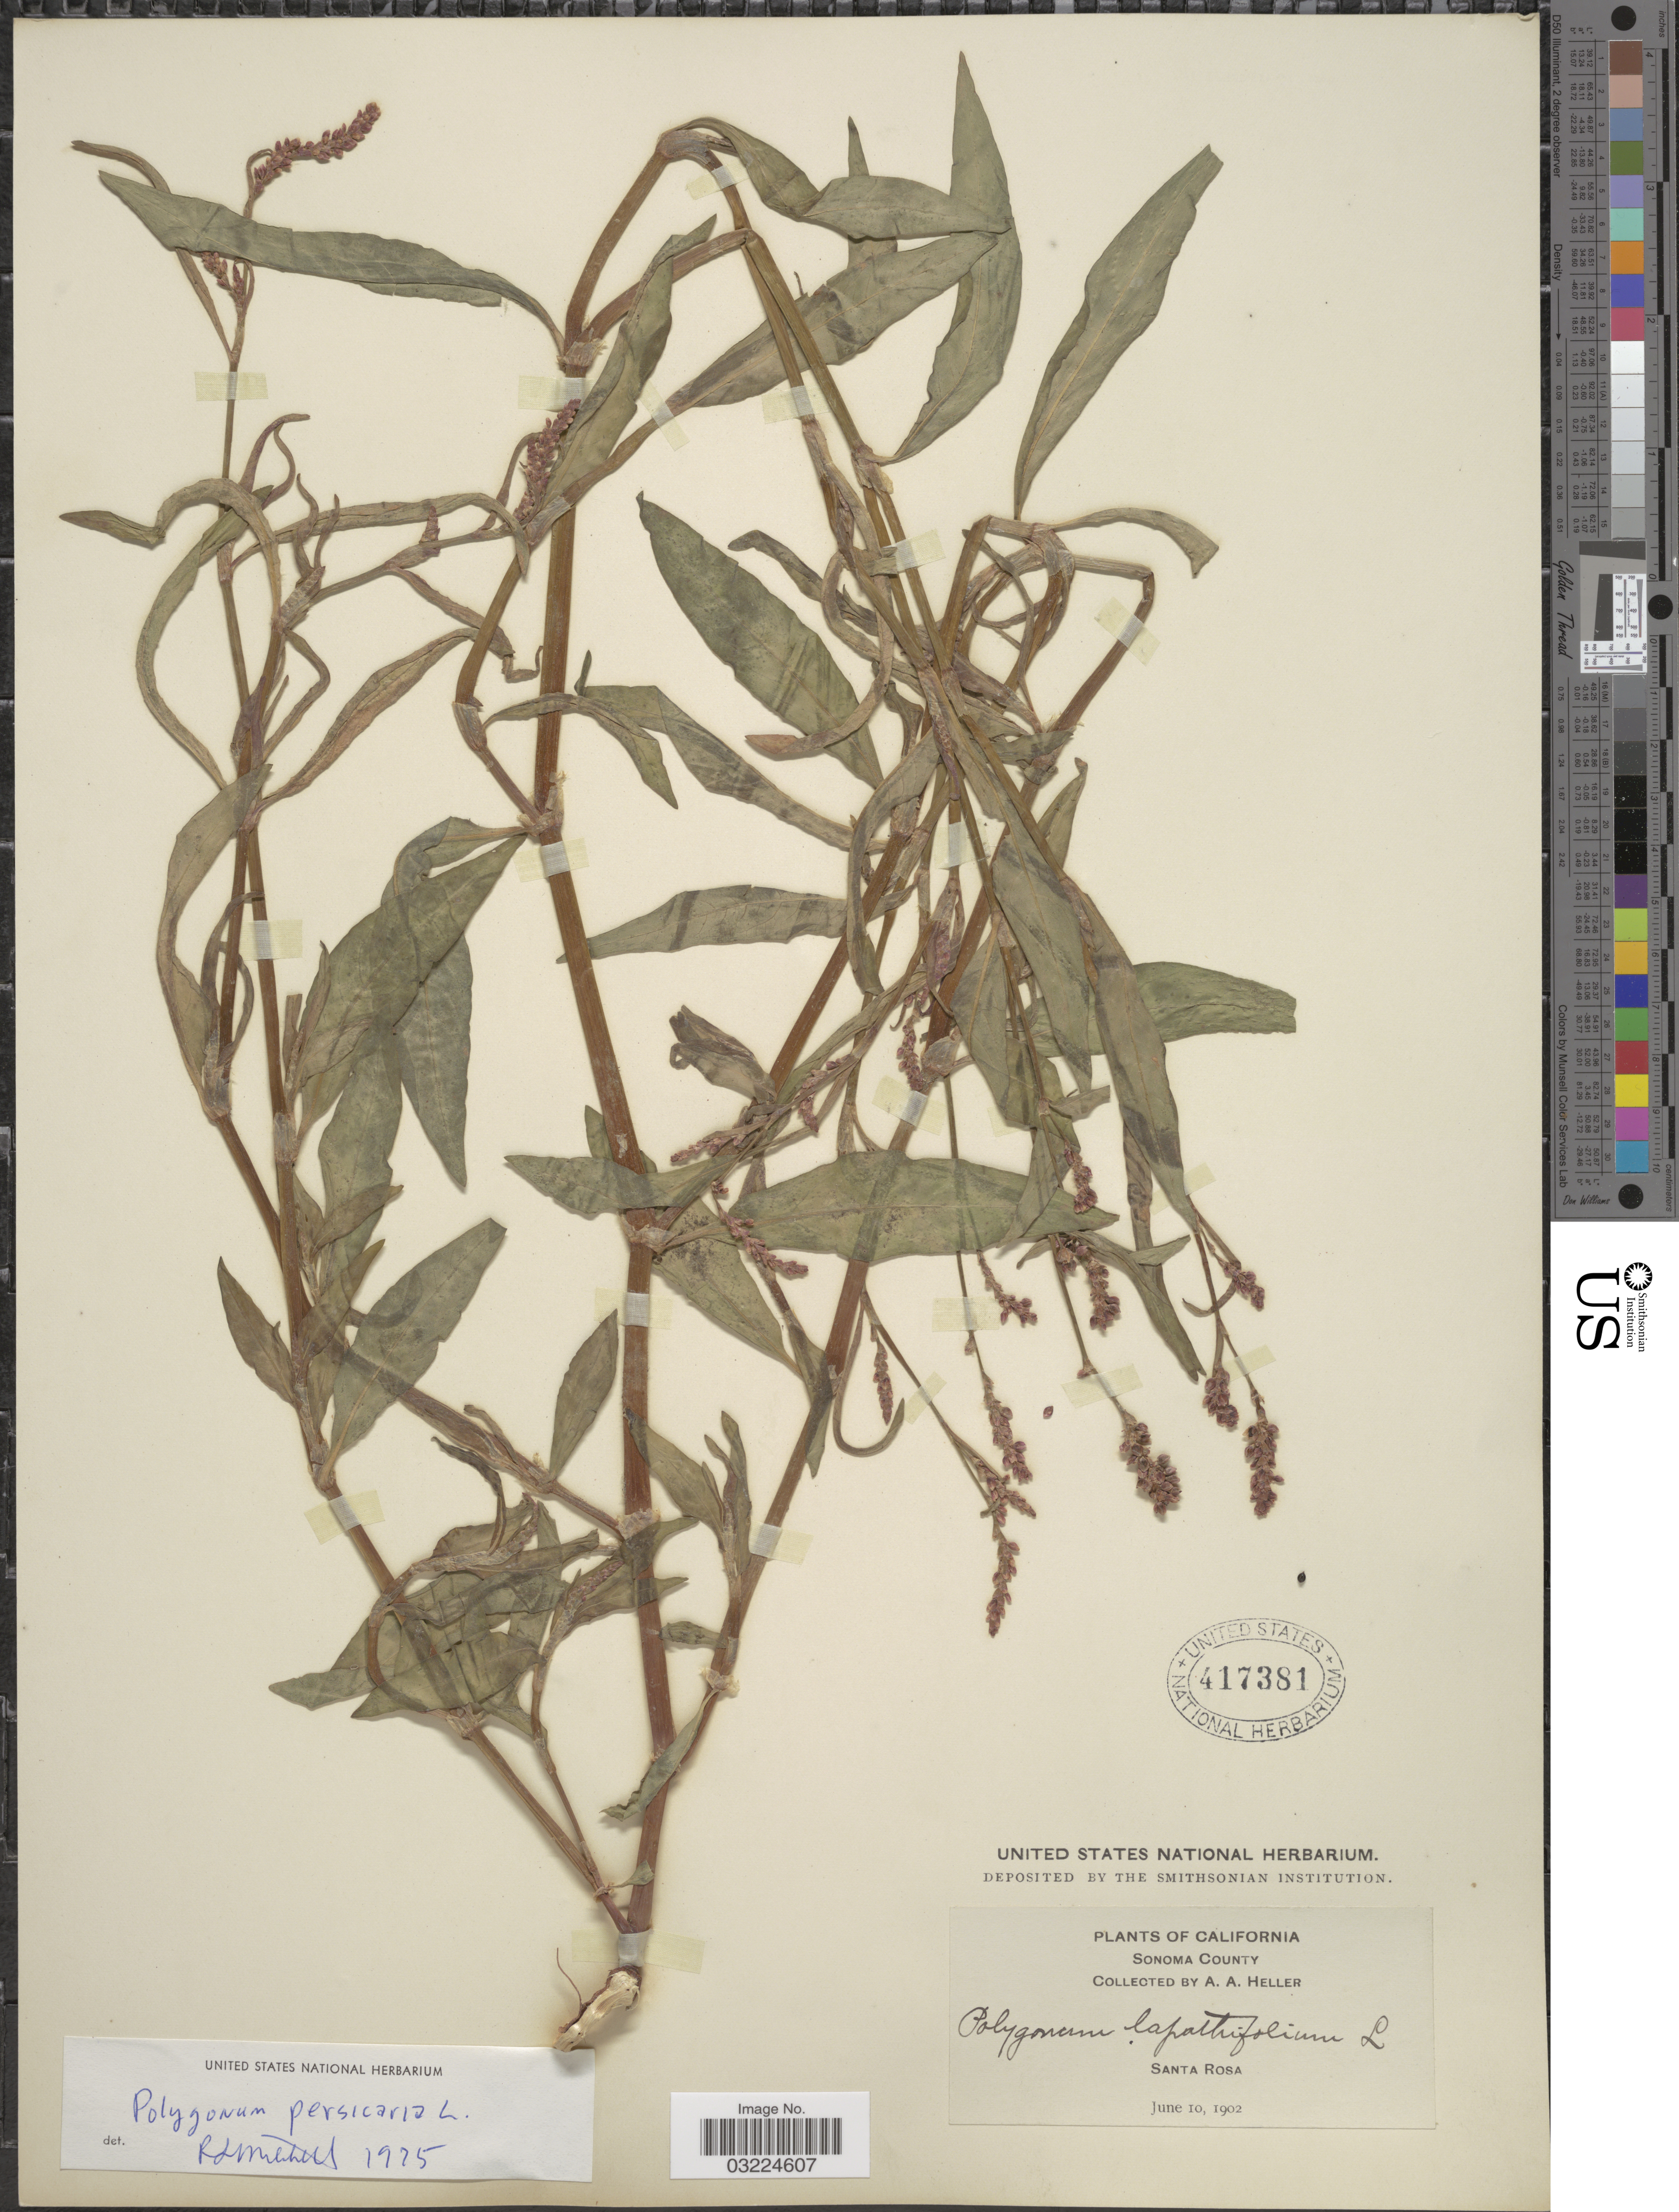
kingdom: Plantae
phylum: Tracheophyta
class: Magnoliopsida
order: Caryophyllales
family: Polygonaceae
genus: Persicaria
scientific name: Persicaria maculosa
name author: S.F. Gray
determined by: Atha, D. E.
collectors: A. A. Heller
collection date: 1902-06-10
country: United States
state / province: California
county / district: Sonoma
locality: Sonoma County. Santa Rosa.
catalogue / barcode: US 417381